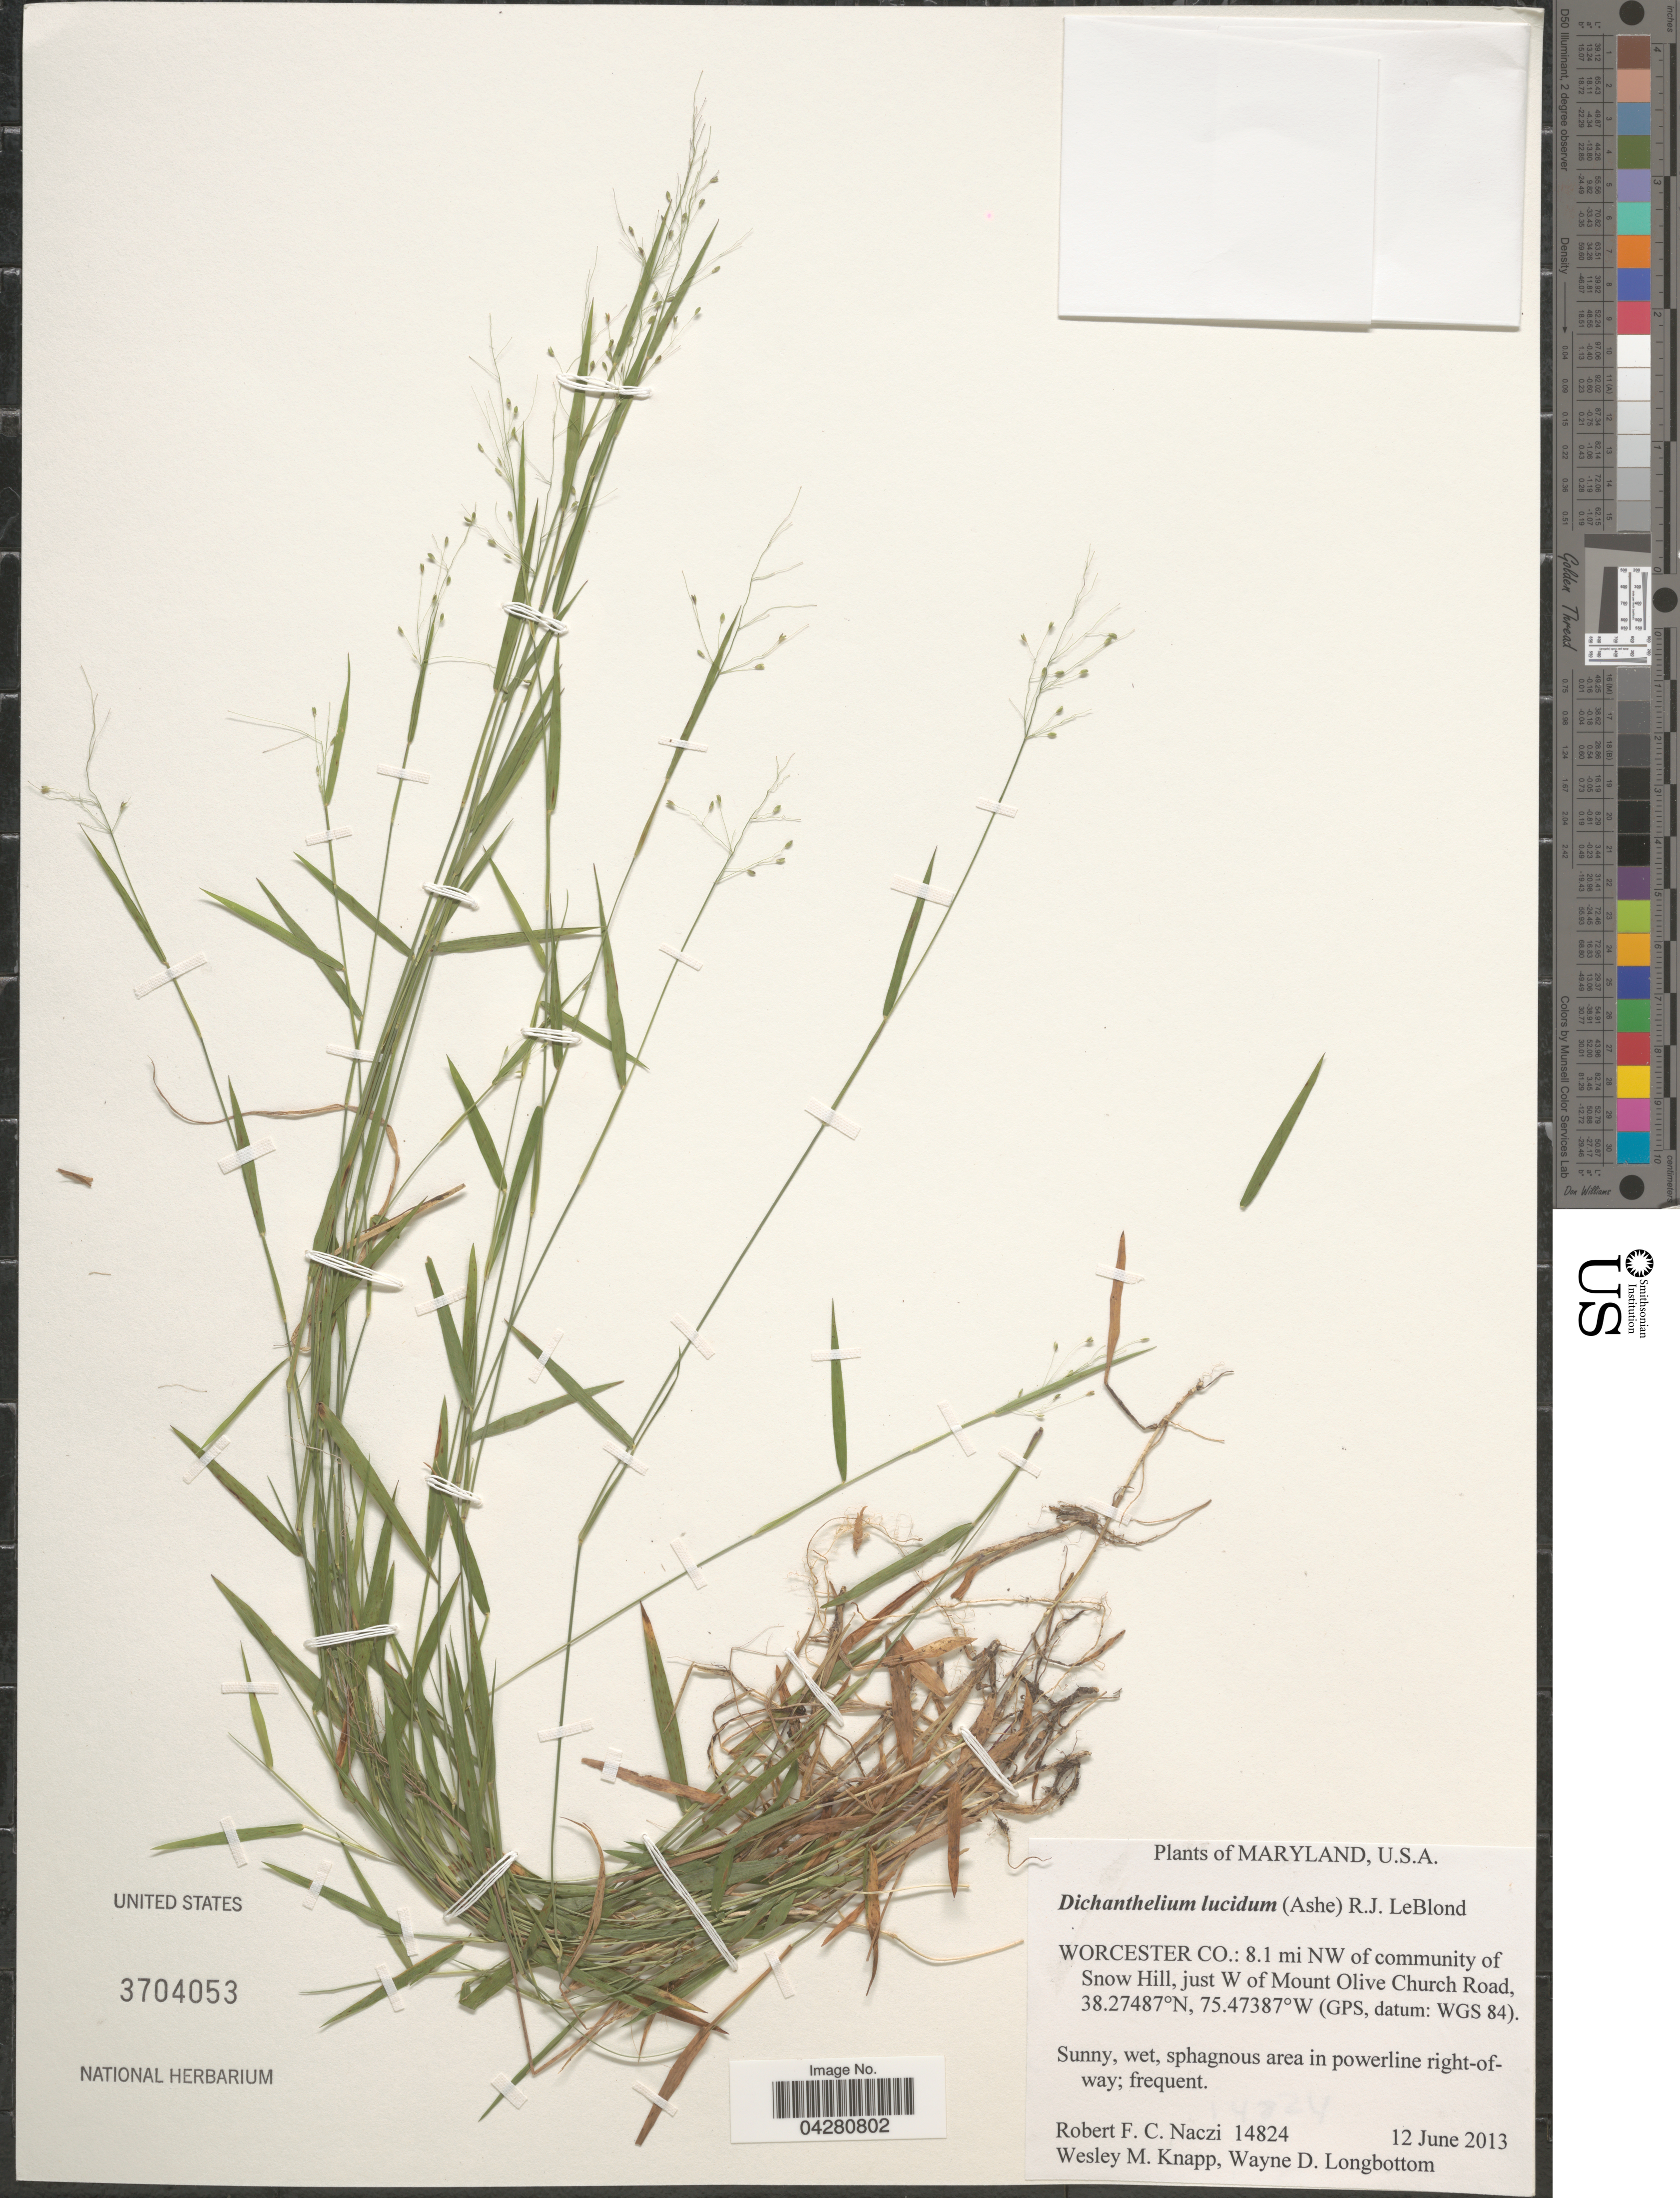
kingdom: Plantae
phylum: Tracheophyta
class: Liliopsida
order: Poales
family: Poaceae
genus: Dichanthelium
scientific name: Dichanthelium dichotomum var. dichotomum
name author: (L.) Gould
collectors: R. F. C. Naczi, W. Knapp & W. D. Longbottom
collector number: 14824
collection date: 2013-06-12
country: United States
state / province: Maryland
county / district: Worcester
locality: Worcester Co.: 8.1 mi NW of community of Snow Hill, just W of Mount Olive Church Road, (GPS, datum: WGS 84).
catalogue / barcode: US 3704053